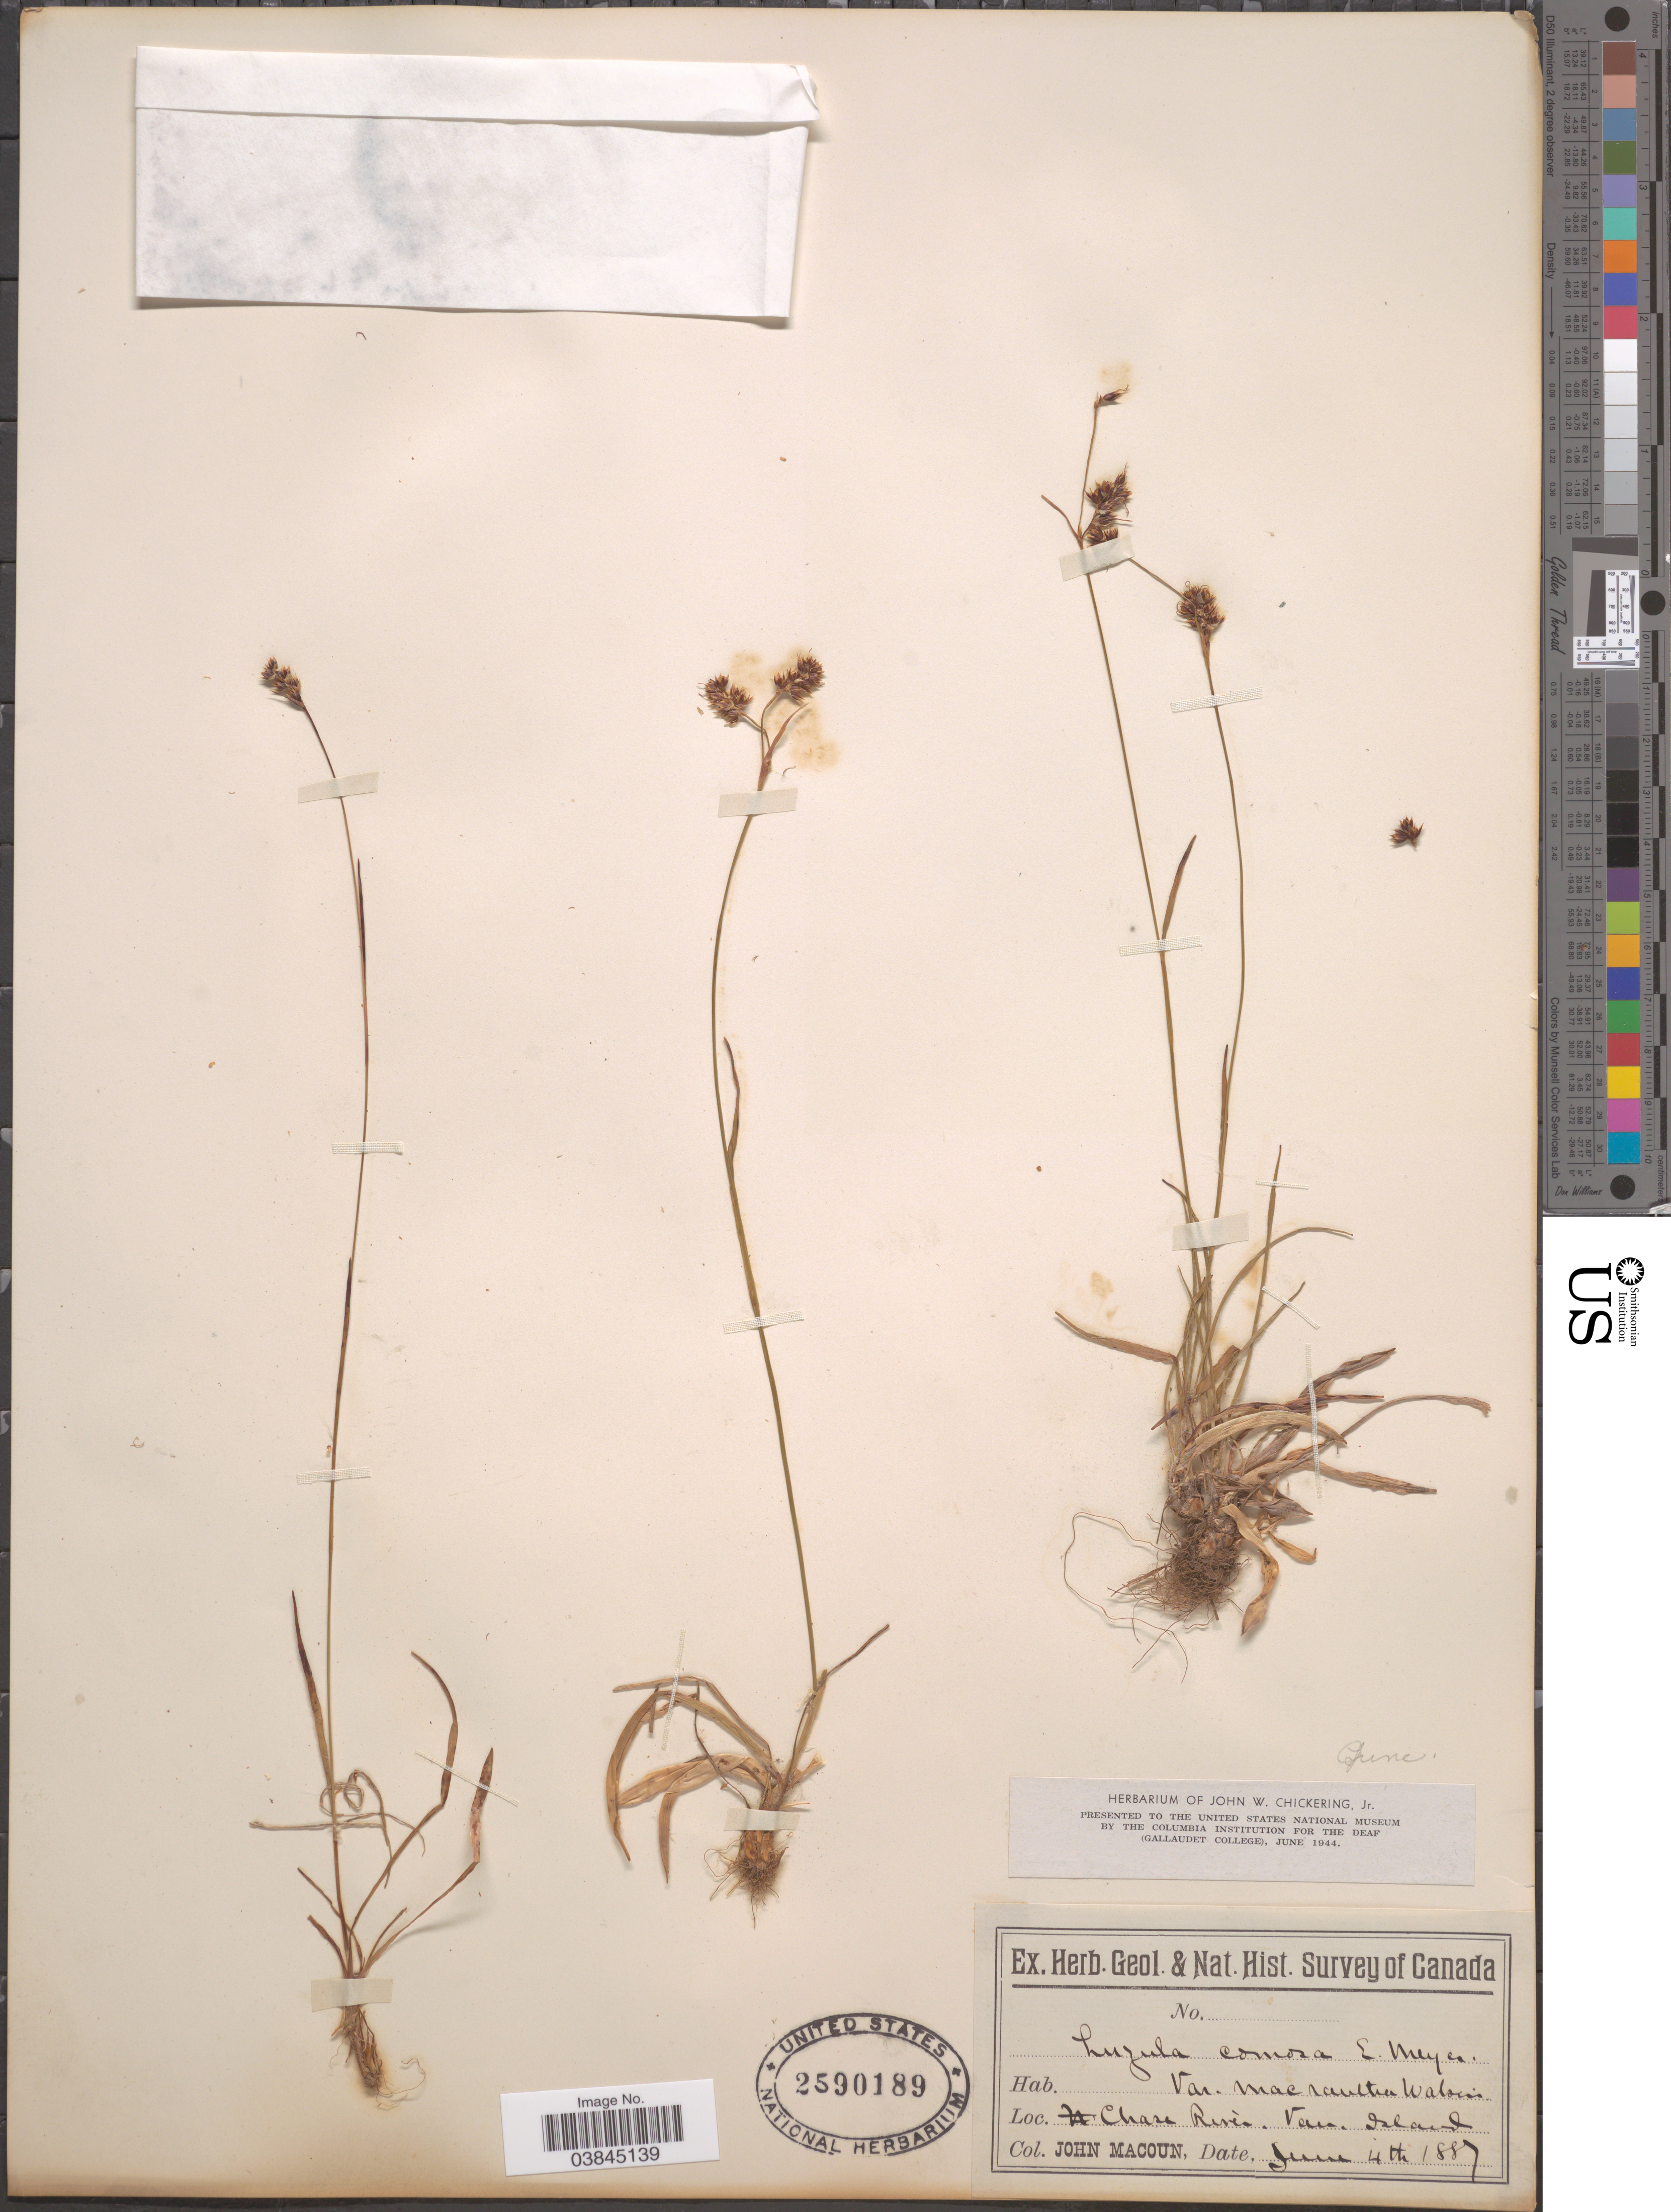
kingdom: Plantae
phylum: Tracheophyta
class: Liliopsida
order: Poales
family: Juncaceae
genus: Luzula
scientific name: Luzula campestris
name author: (L.) DC.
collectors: J. Macoun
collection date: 1887-06-04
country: Canada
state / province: British Columbia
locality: Chase River. Van. Island.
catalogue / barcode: US 2590189